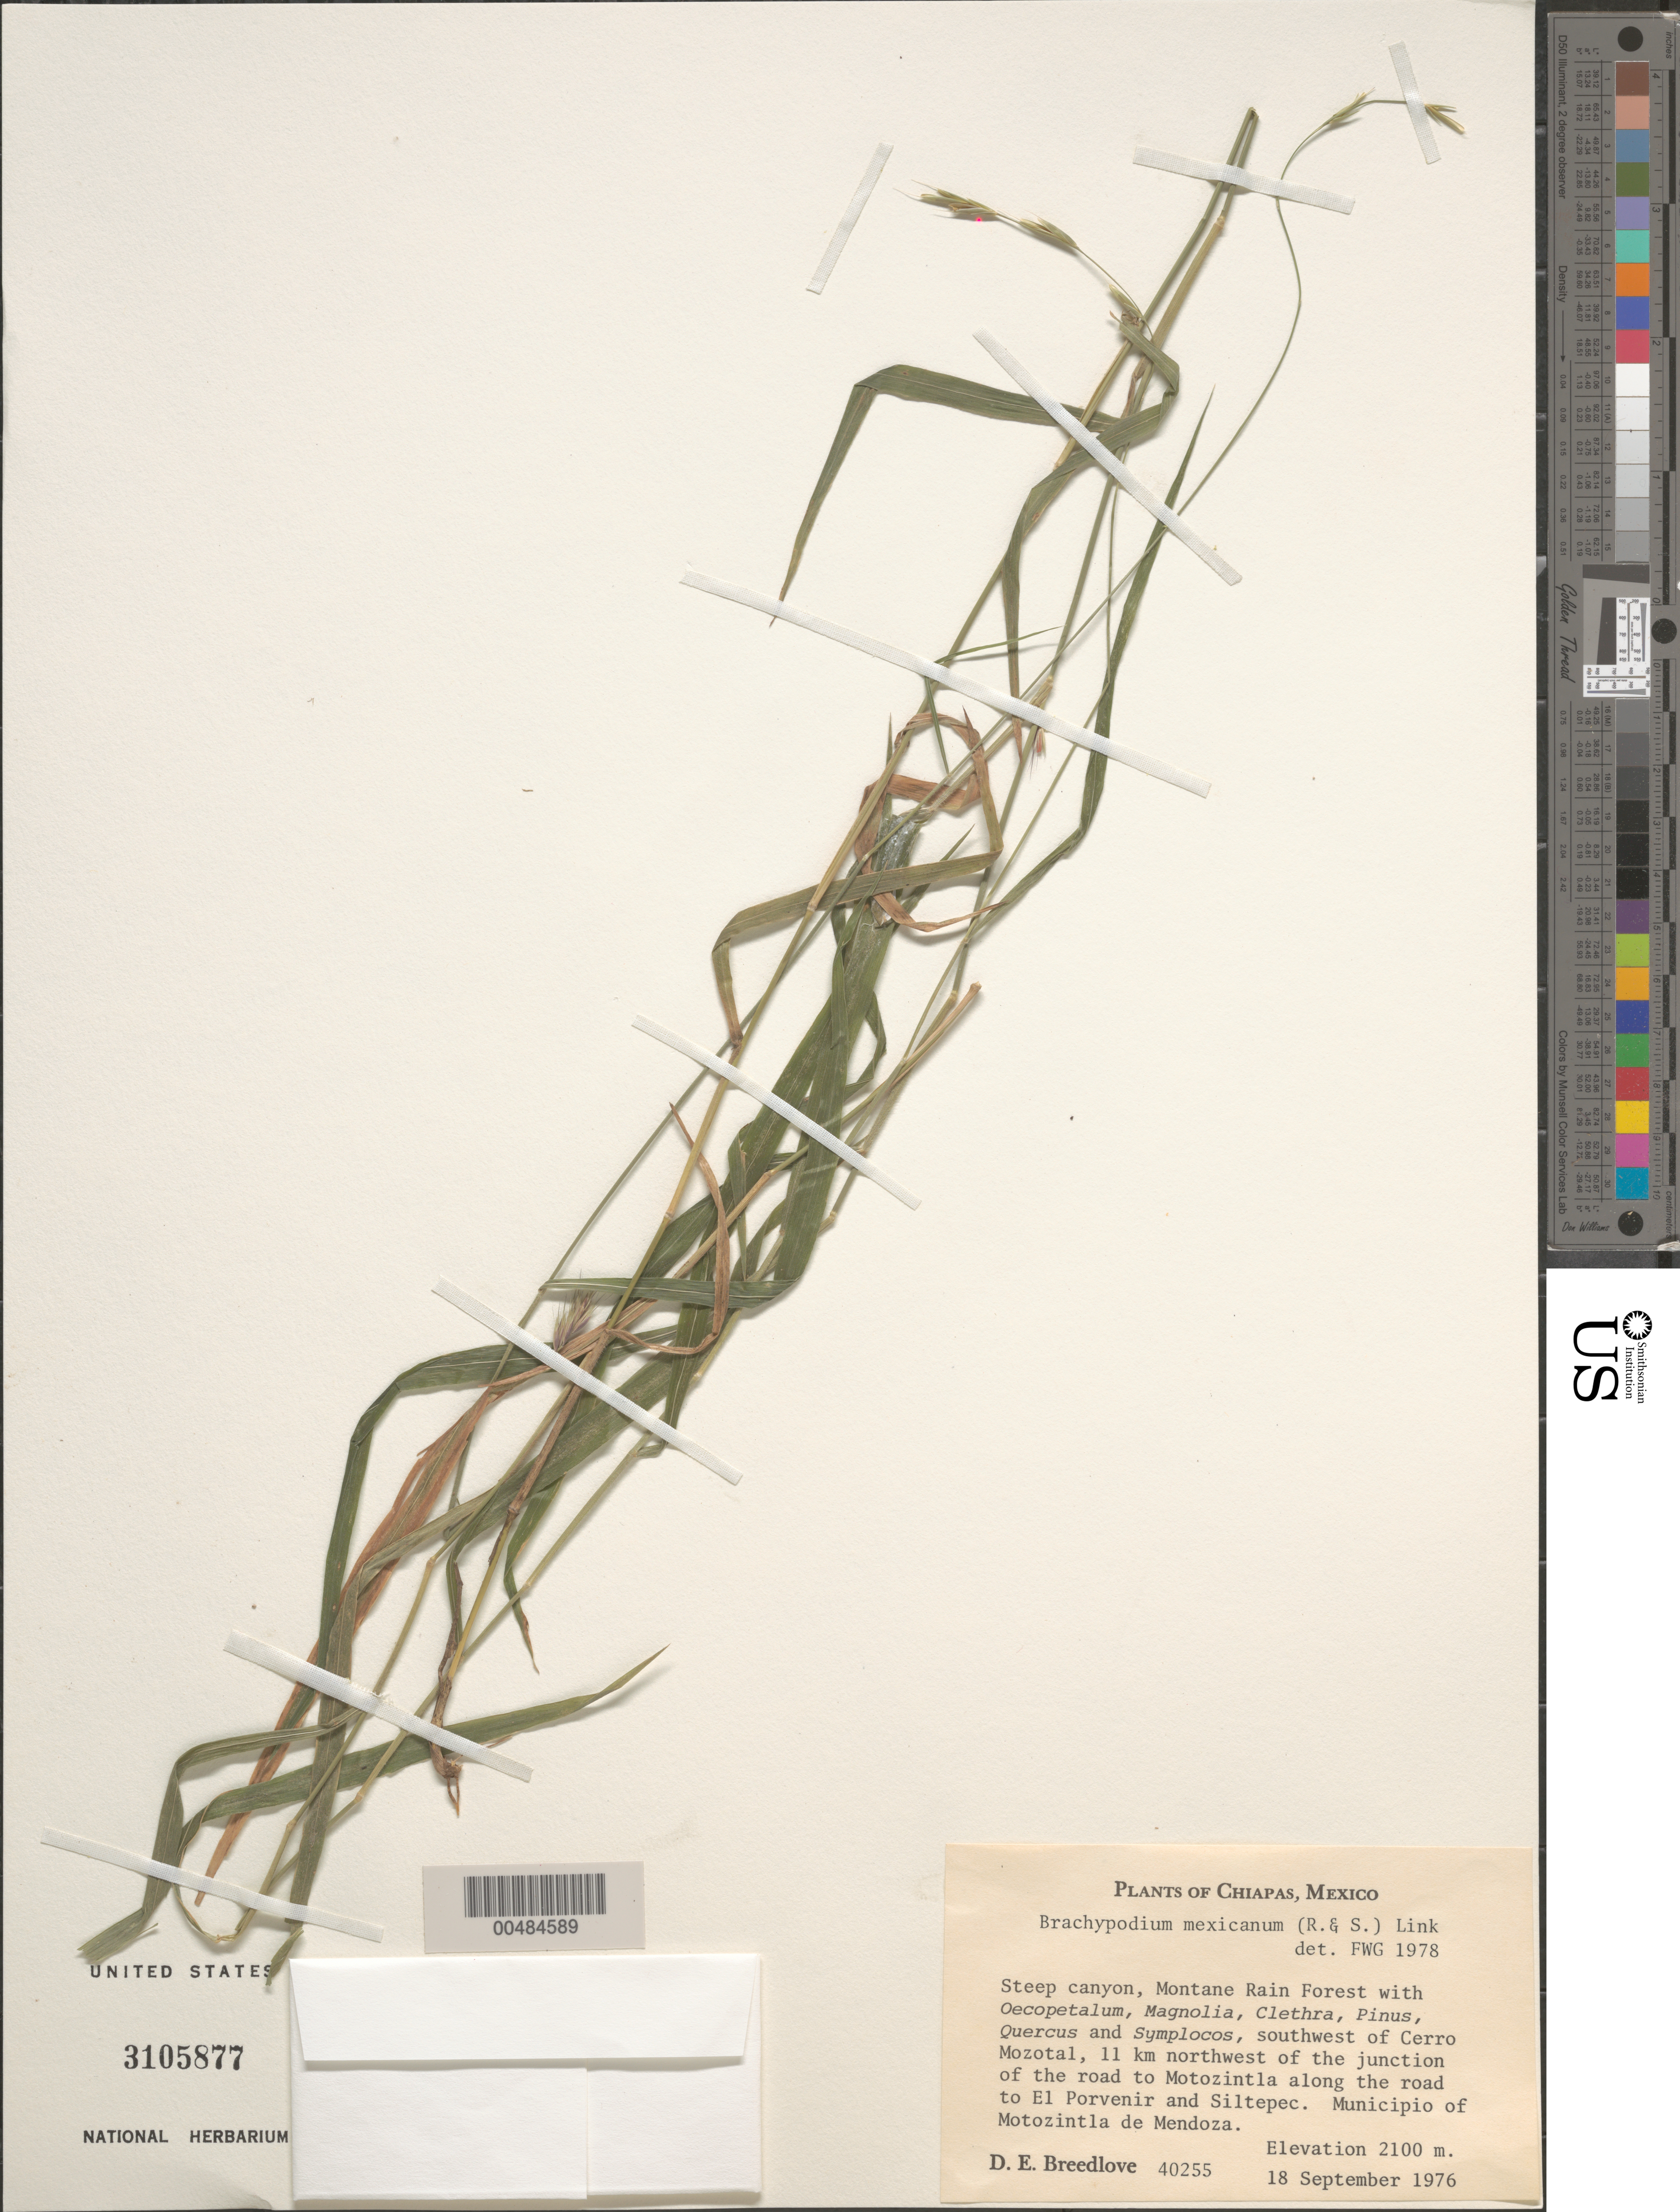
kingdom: Plantae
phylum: Tracheophyta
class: Liliopsida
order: Poales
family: Poaceae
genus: Brachypodium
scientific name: Brachypodium mexicanum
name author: (Roem. & Schult.) Link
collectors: D. E. Breedlove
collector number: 40255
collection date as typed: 18 Sep 1976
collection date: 1976-09-18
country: Mexico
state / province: Chiapas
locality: SW of Cerro Mozotal, Mun. of Motozintla de Mendoza, 11 km NW of the junct. the road to Motozintla along the road to El Porvenir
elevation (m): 2100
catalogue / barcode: US 3105877